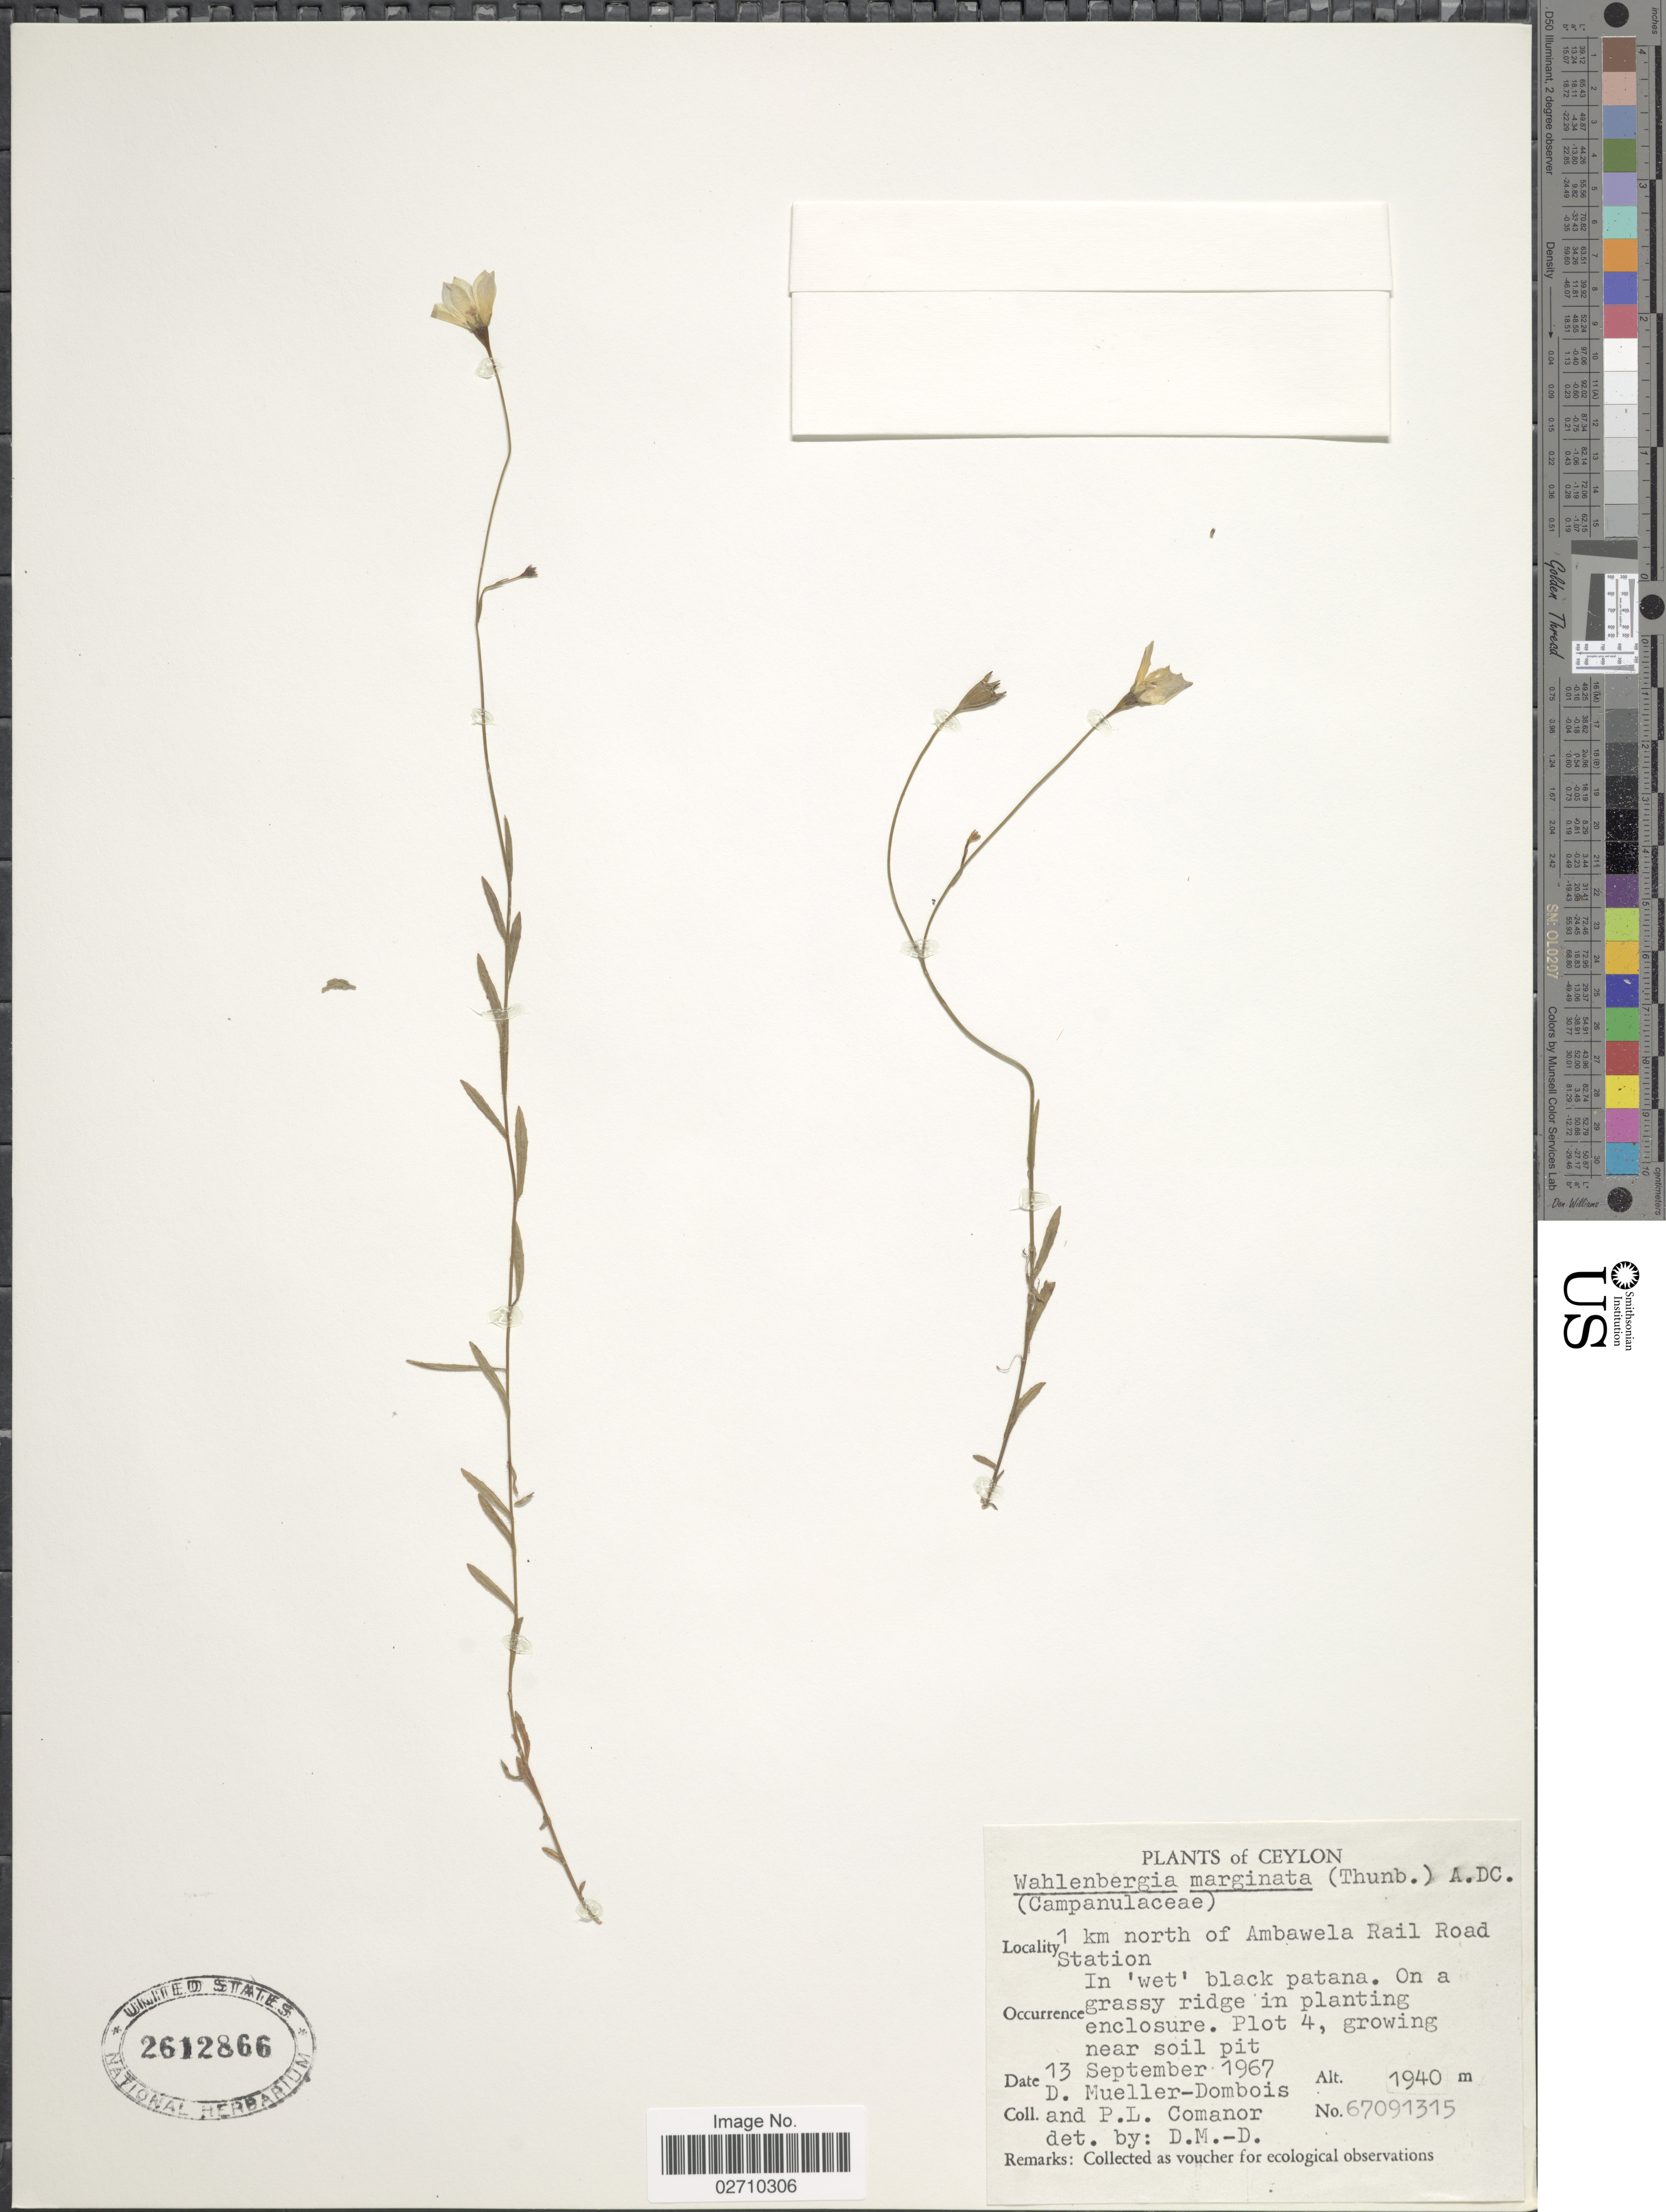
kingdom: Plantae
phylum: Tracheophyta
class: Magnoliopsida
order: Asterales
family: Campanulaceae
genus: Wahlenbergia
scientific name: Wahlenbergia marginata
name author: (Thunb.) A. DC.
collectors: D. Mueller-Dombois & P. Comanor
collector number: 67091315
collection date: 1967-09-13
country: Sri Lanka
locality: Ceylon. 1 km north of Ambawela Rai Road Station.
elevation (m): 1940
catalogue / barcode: US 2612866